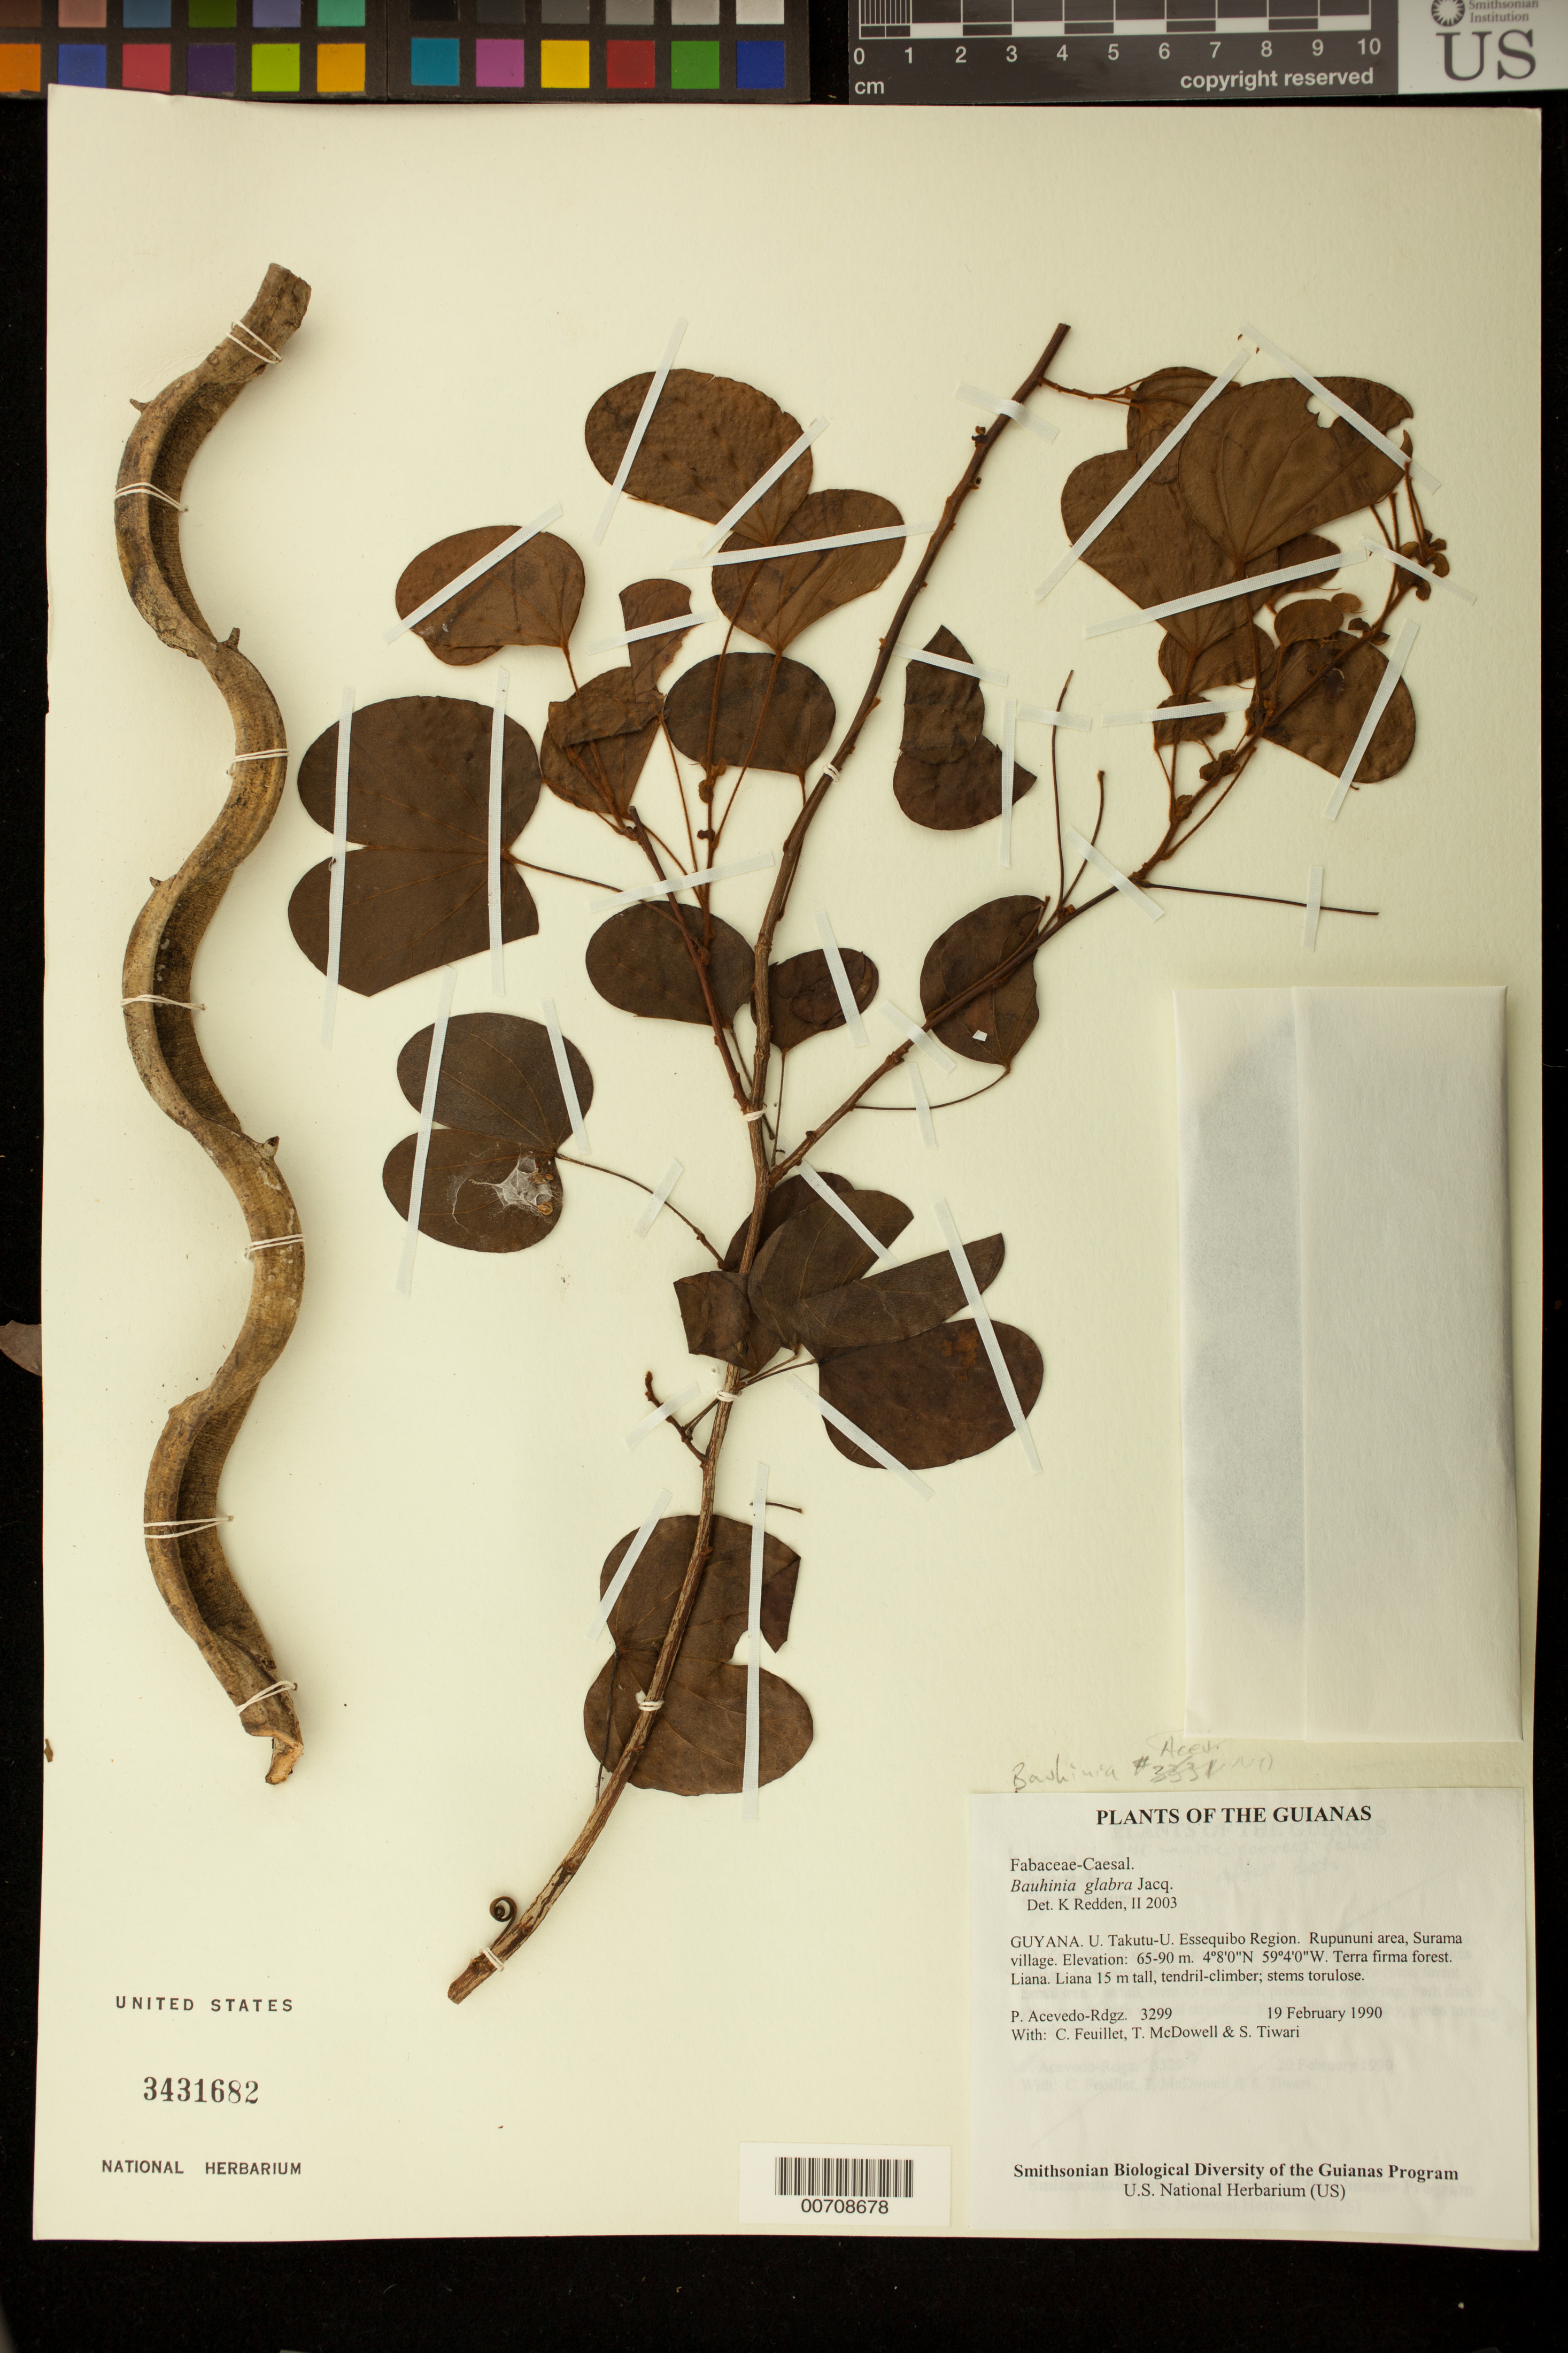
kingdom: Plantae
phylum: Tracheophyta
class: Magnoliopsida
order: Fabales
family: Fabaceae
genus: Schnella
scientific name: Schnella glabra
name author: (Jacq.) Dugand G.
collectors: P. Acevedo-Rodr., C. Feuillet, T. McDowell & S. Tiwari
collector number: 3299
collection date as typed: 19 Feb 1990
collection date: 1990-02-19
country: Guyana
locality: U. Takutu - U. Essequibo. Rupununi area, Surama village.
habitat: Terra firma forest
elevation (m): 65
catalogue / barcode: US 3431682